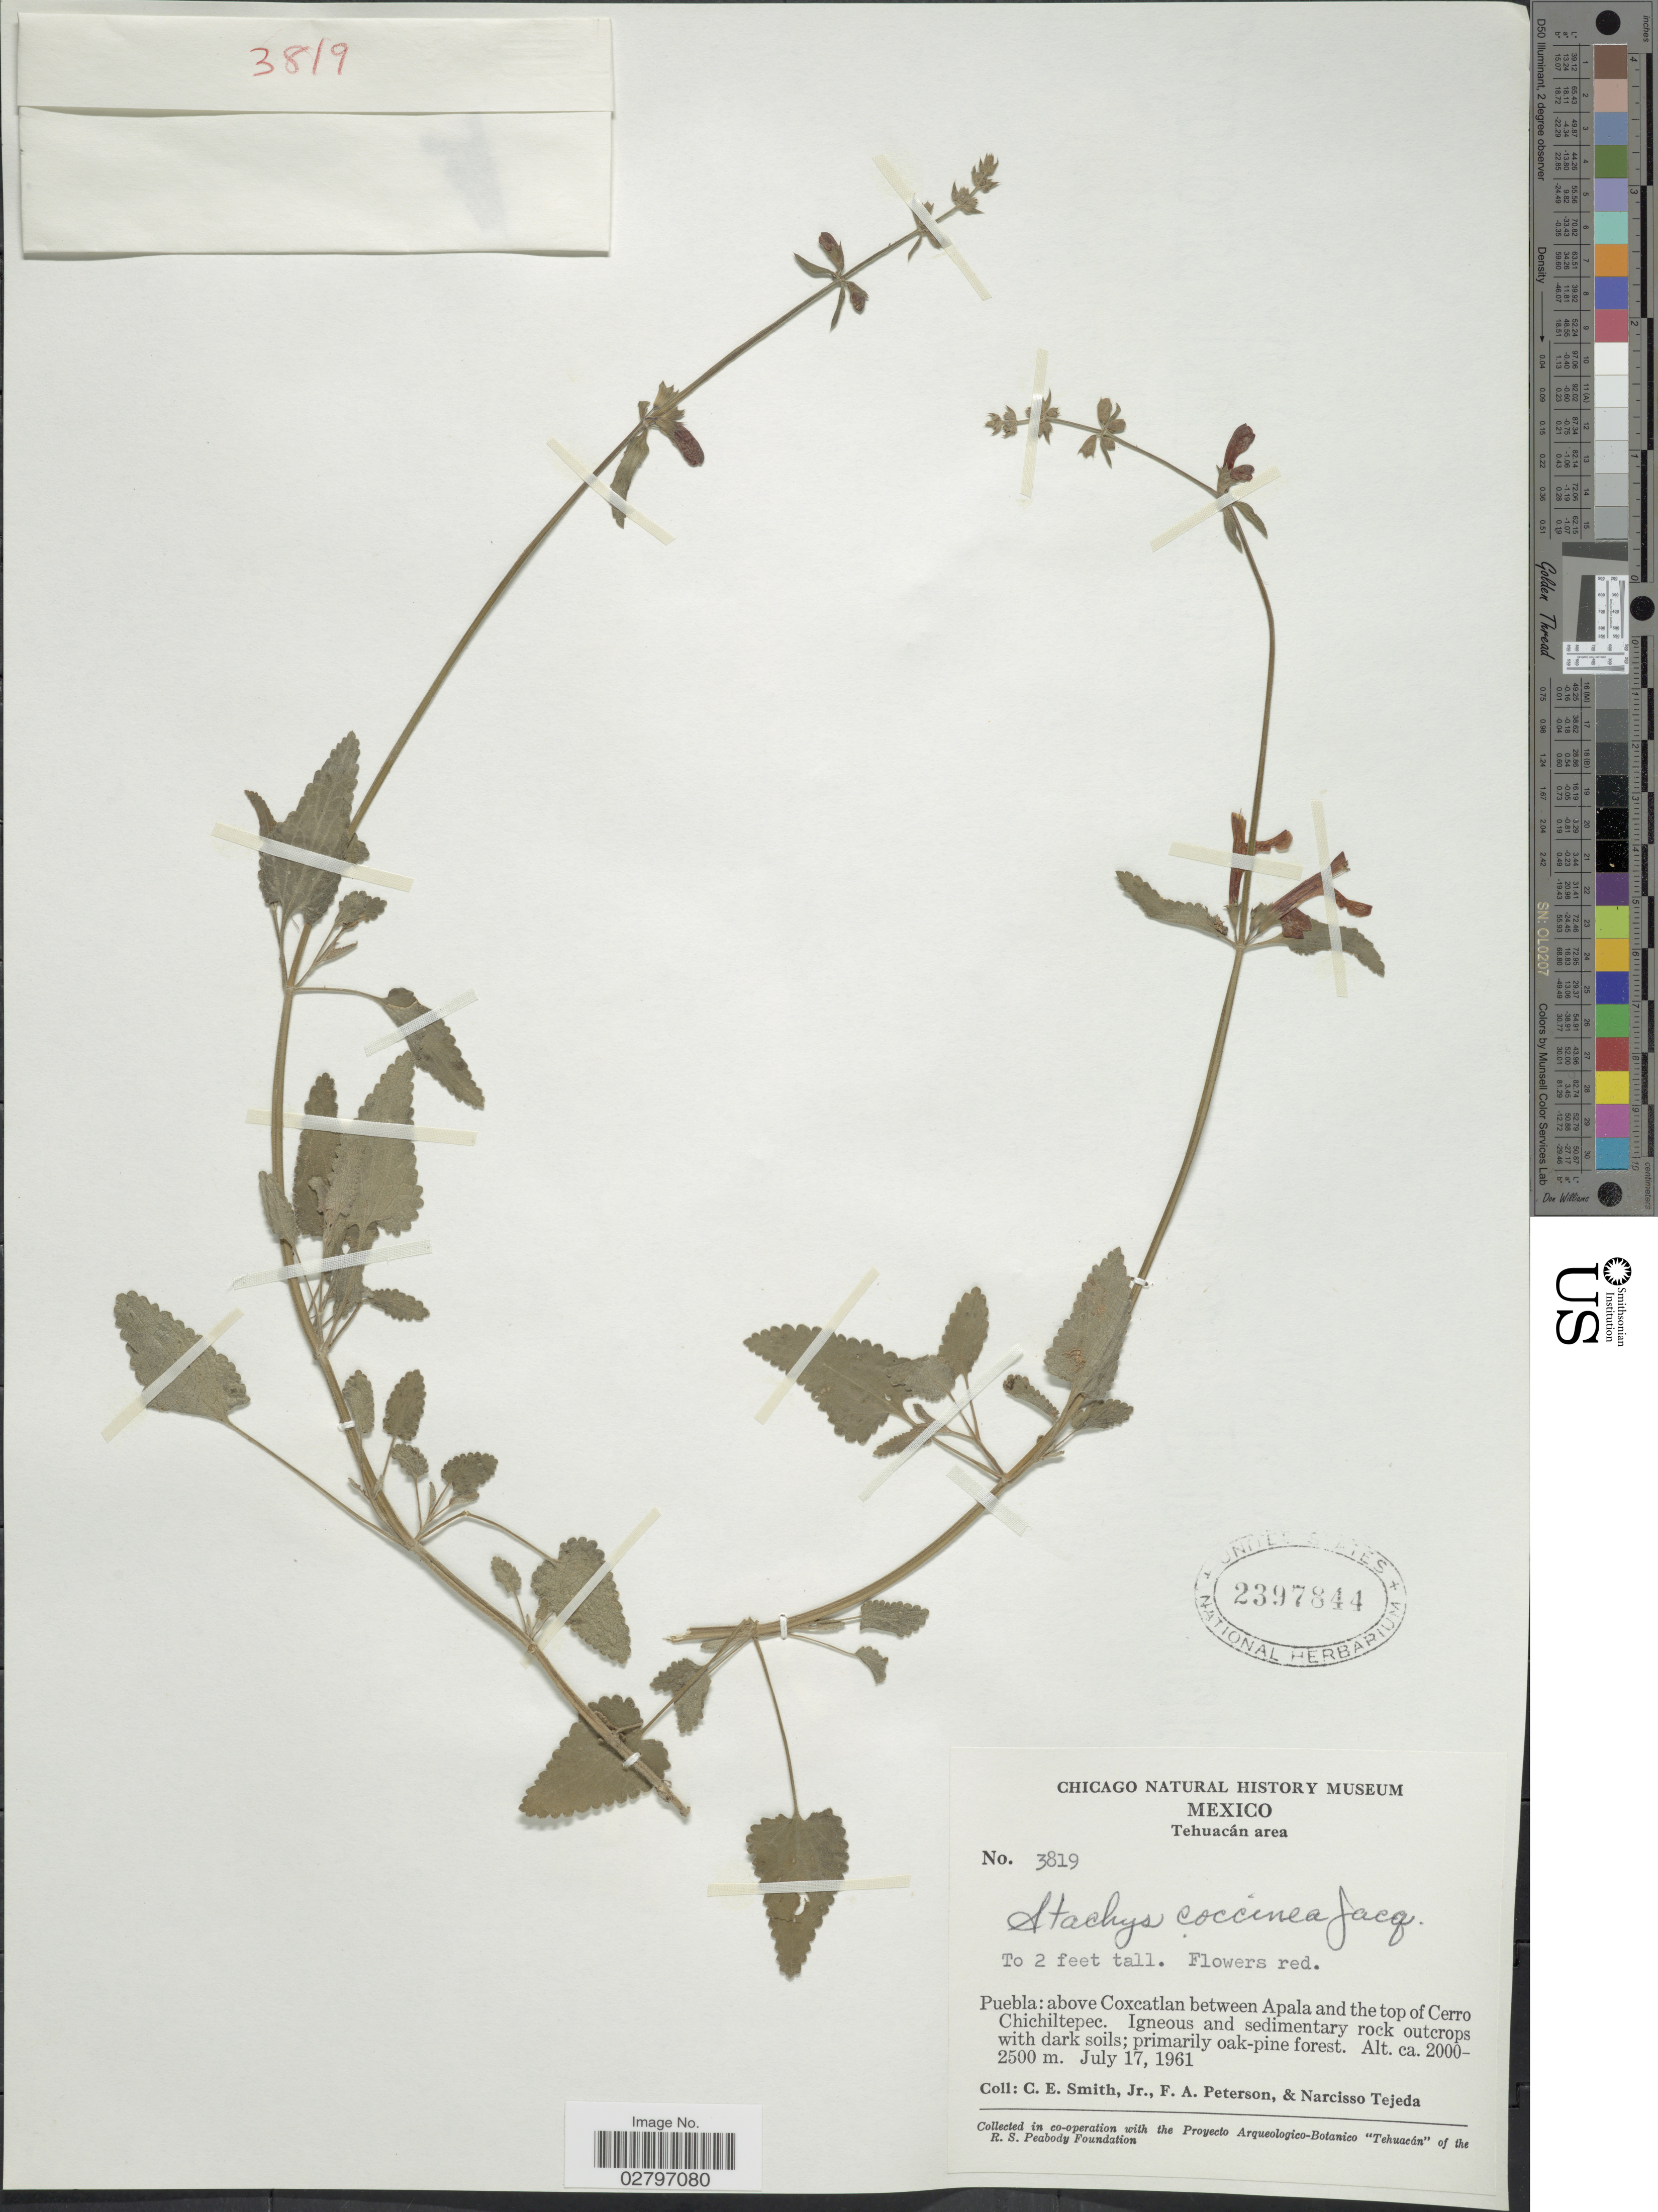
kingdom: Plantae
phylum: Tracheophyta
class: Magnoliopsida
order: Lamiales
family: Lamiaceae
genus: Stachys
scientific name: Stachys coccinea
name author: Ortega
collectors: C. E. Smith Jr., F. A. Peterson & N. Tejeda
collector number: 3819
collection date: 1961-07-17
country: Mexico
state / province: Puebla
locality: Tehuacán area. above Coxcatlan between Apala and the top of Cerro Chichiltepec.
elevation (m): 2000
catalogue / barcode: US 2397844